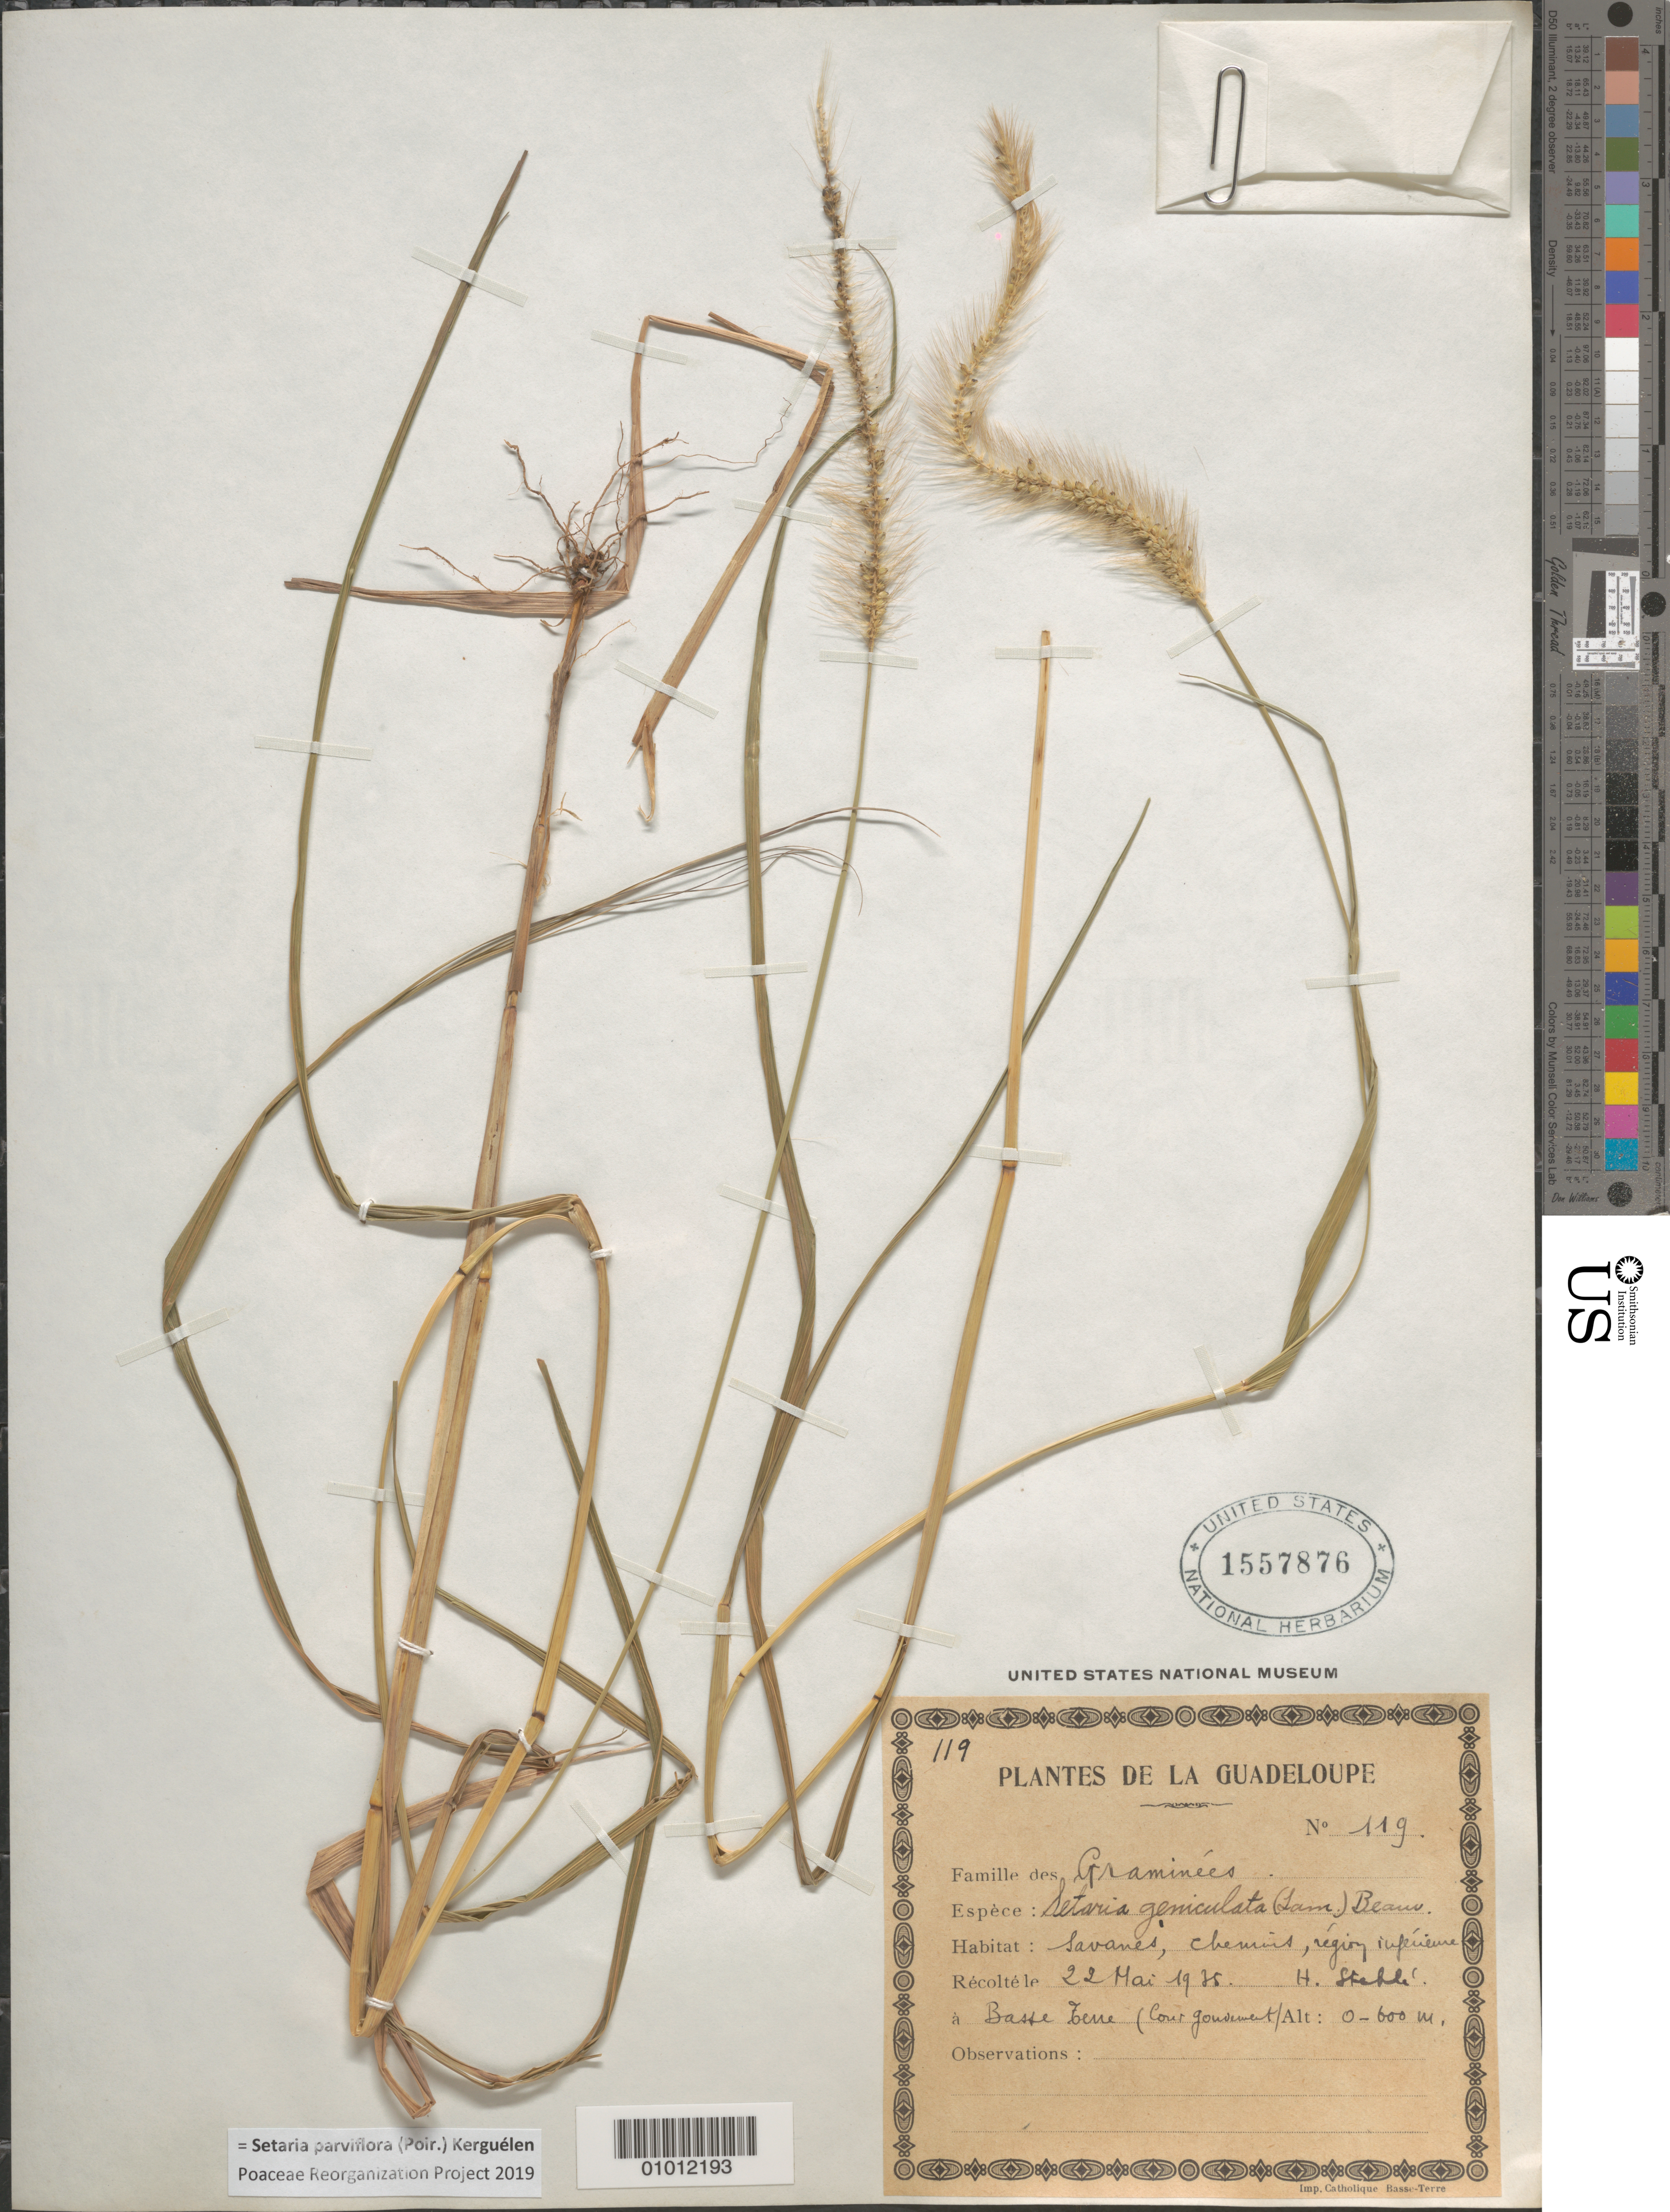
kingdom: Plantae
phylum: Tracheophyta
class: Liliopsida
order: Poales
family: Poaceae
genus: Setaria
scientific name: Setaria parviflora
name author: (Poir.) Kerguélen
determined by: Poaceae Reorganization Project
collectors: H. Stehlé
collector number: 119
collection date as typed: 22 May 1935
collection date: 1935-05-22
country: Guadeloupe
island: Basse Terre [Guadeloupe]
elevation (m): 0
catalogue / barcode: US 1557876